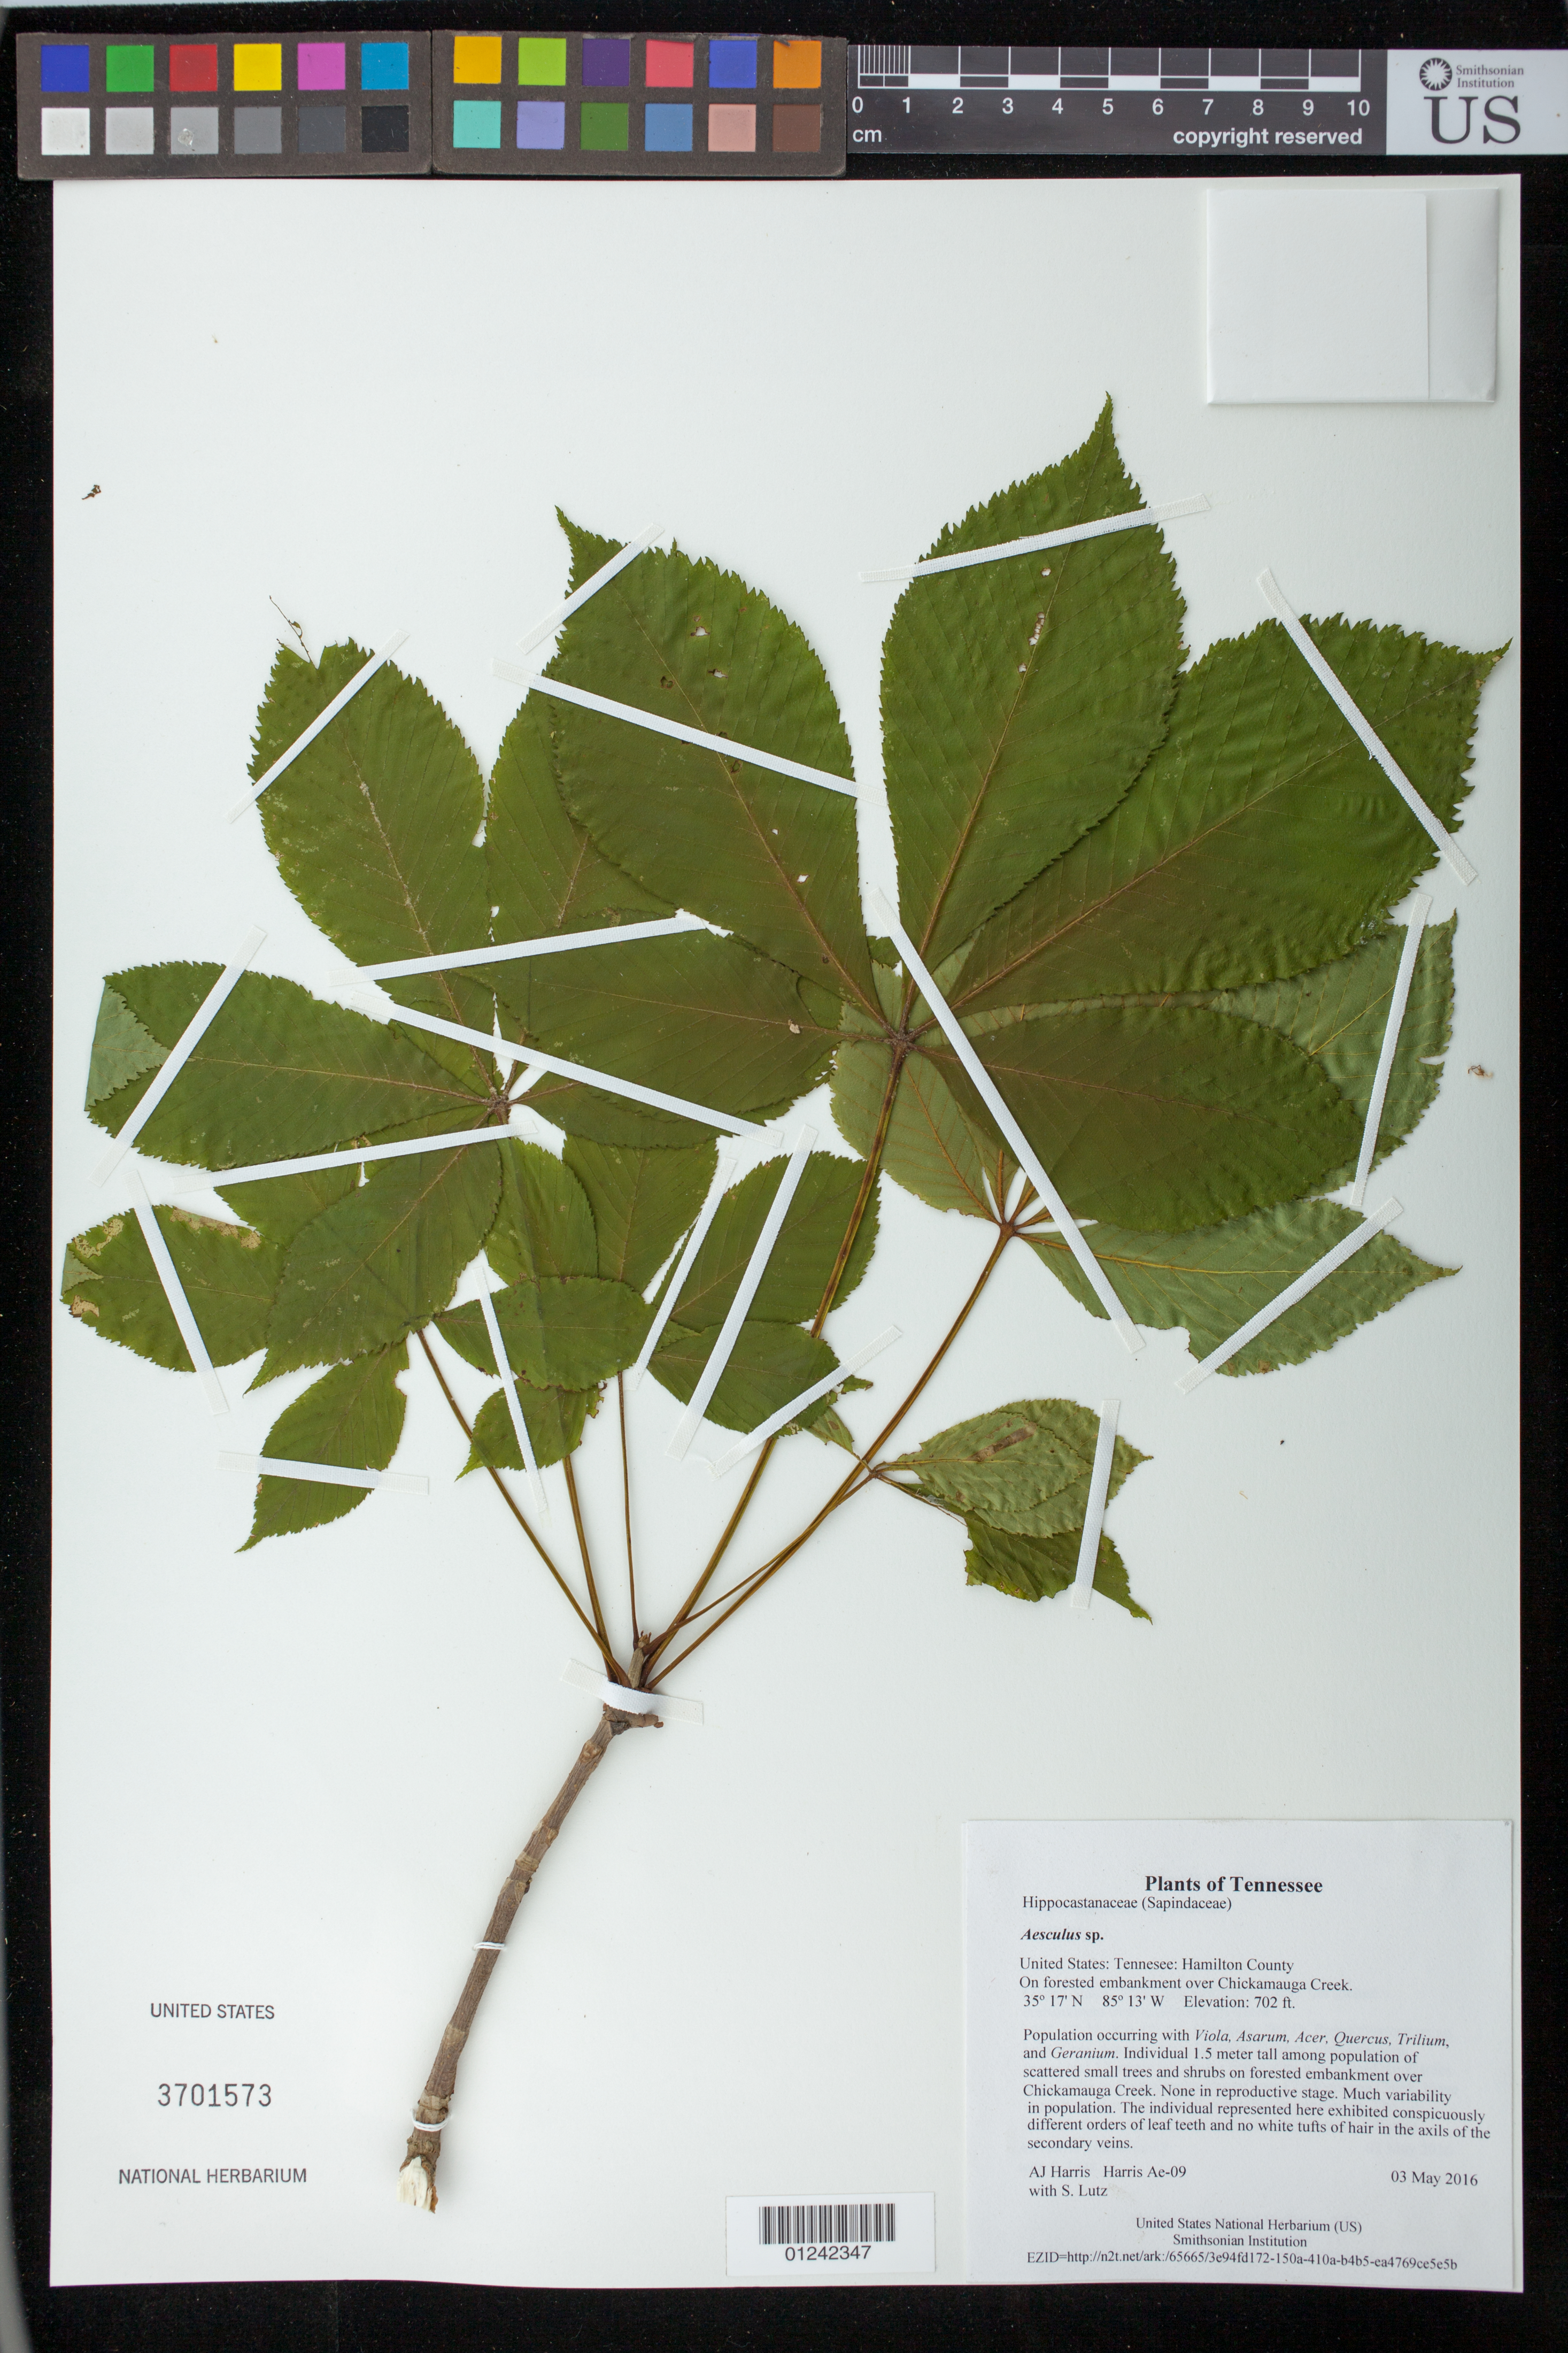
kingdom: Plantae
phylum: Tracheophyta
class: Magnoliopsida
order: Sapindales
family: Sapindaceae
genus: Aesculus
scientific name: Aesculus sp.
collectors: A. J. Harris & S. Lutz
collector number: Harris Ae-09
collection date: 2016-05-03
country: United States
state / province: Tennessee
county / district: Hamilton County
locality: On forsted embankment over Chickamauga Creek.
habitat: Population occurring with Viola, Asarum, Acer, Quercus, Trilium, and Geranium.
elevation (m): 214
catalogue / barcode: US 3701573